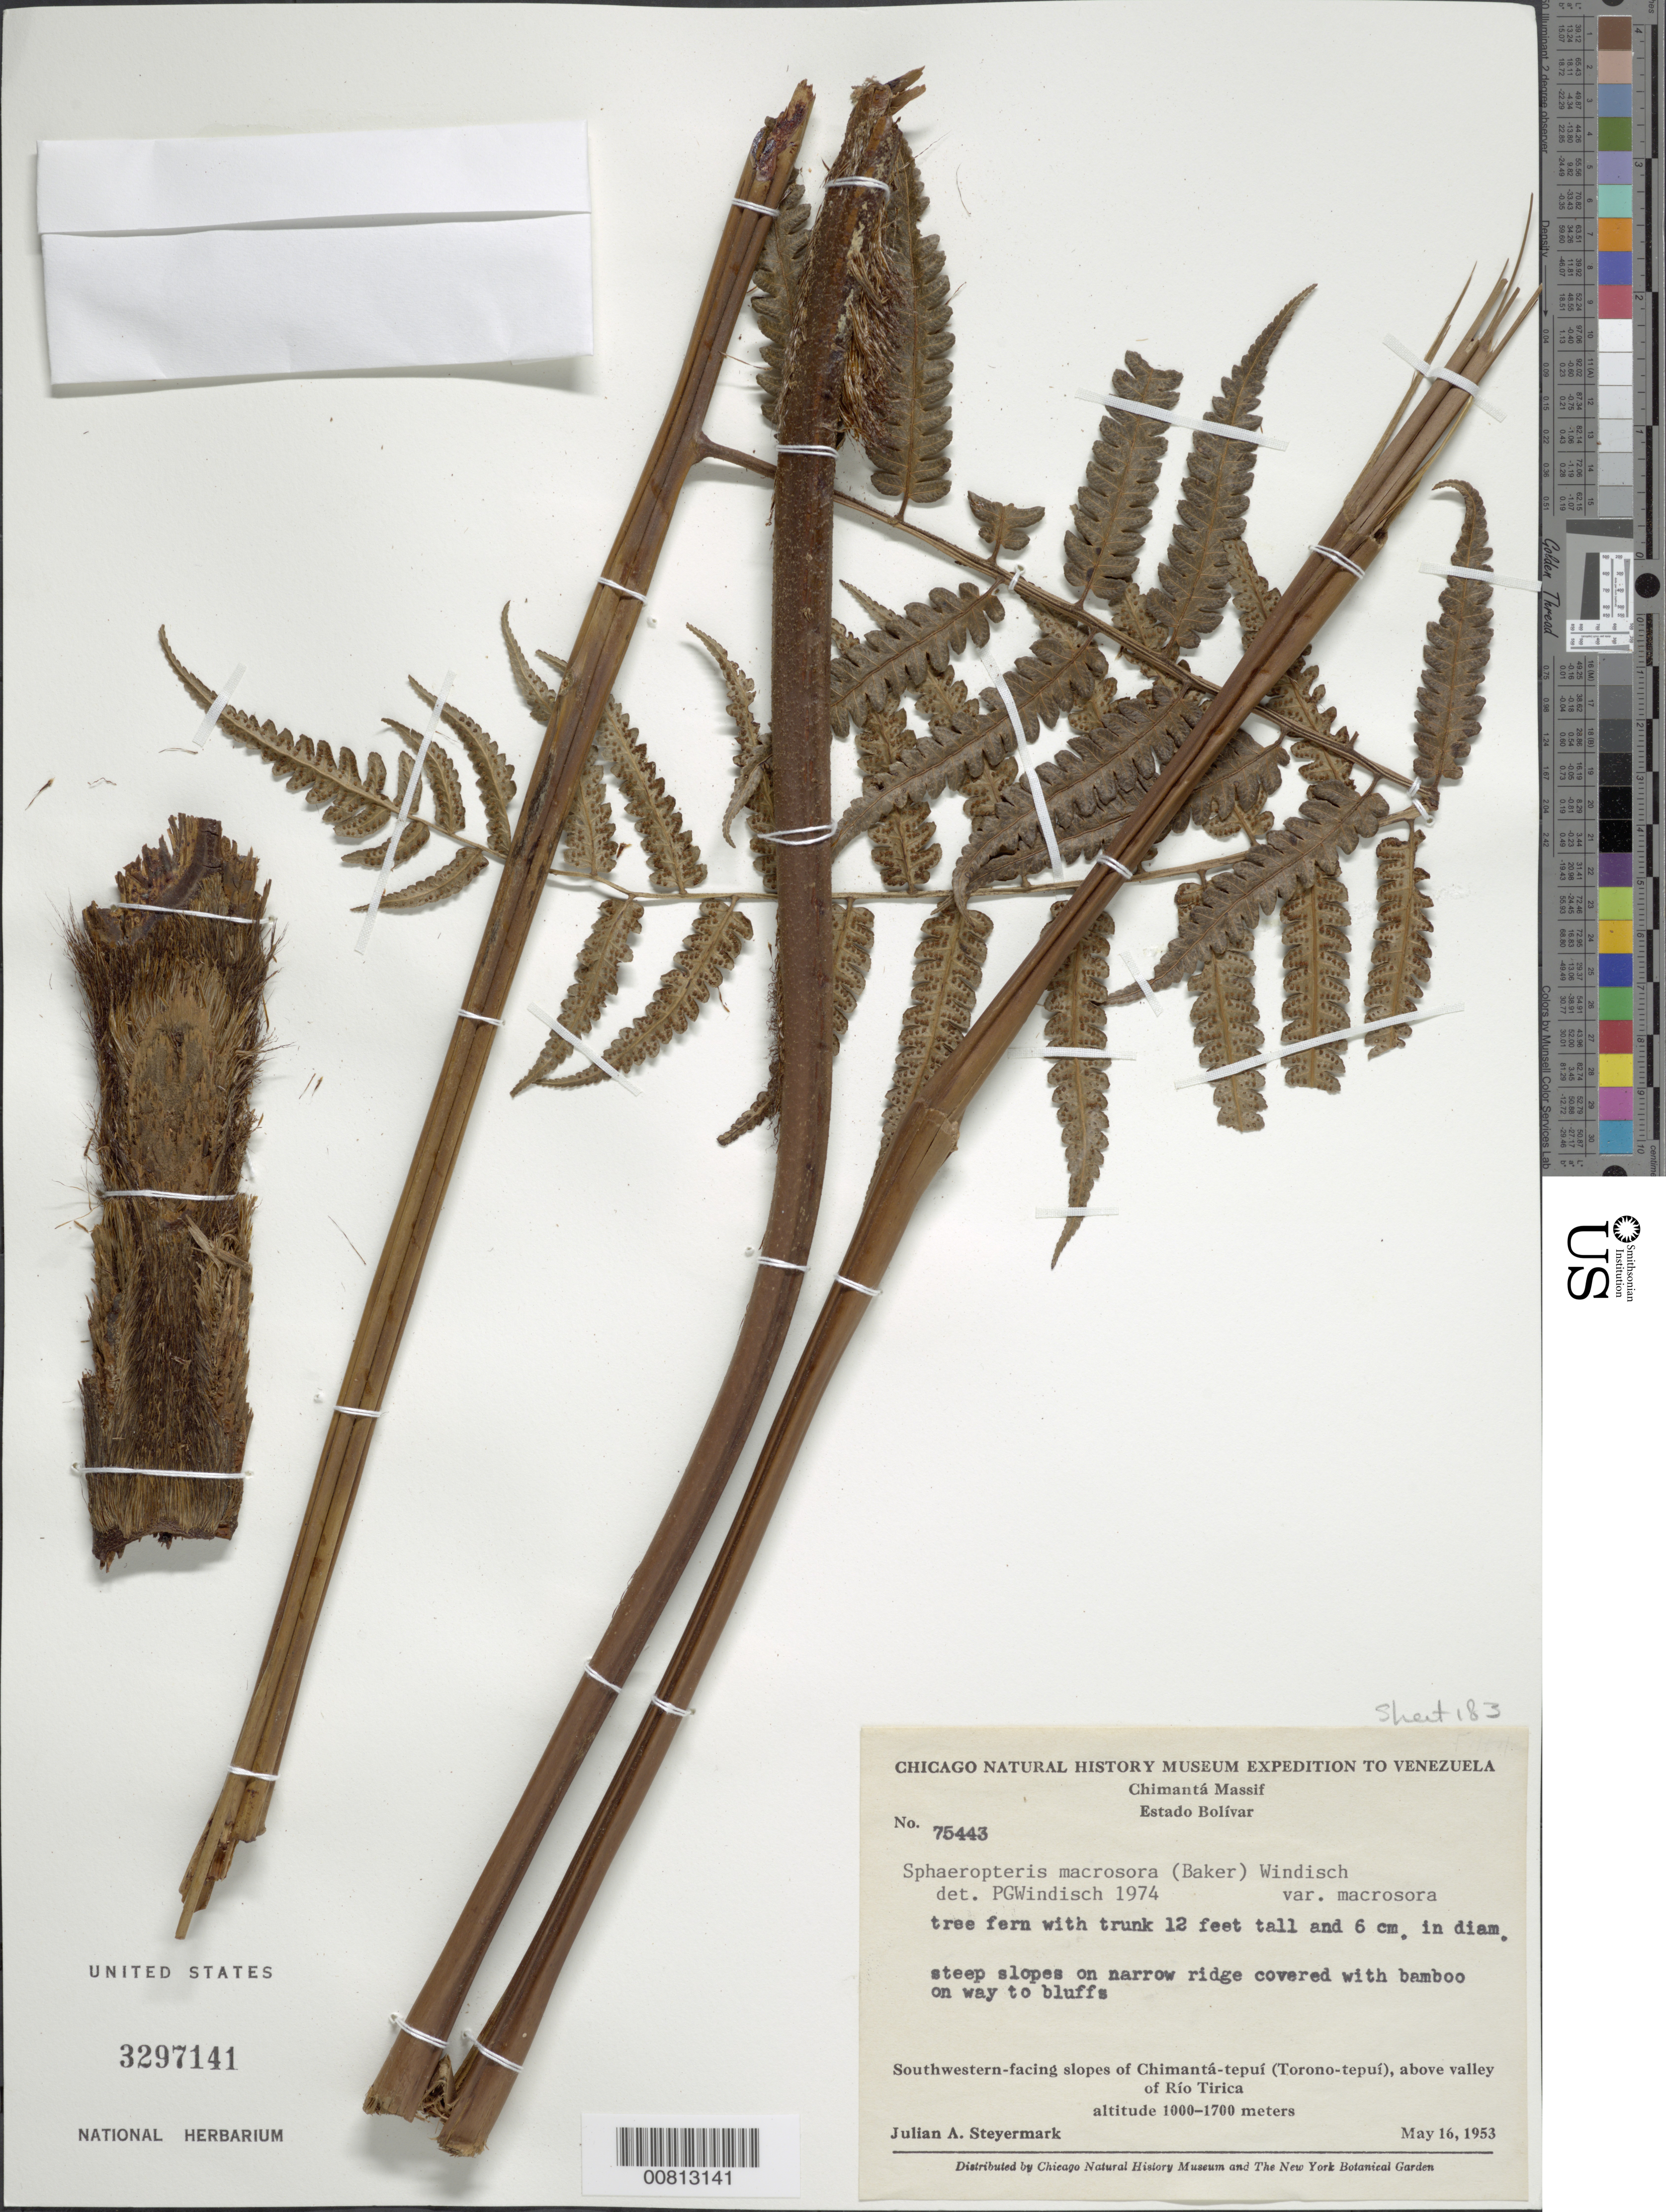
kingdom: Plantae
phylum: Tracheophyta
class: Polypodiopsida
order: Cyatheales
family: Cyatheaceae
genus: Cyathea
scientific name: Cyathea macrosora var. macrosora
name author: (Baker) Domin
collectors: J. Steyermark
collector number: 75443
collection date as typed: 16-May-53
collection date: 1953-05-16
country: Venezuela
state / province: Bolívar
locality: Chimantá-tepuí (Torono-tepuí), above valley of Río Tirica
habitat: Steep slopes of narrow ridge covered with bamboo on way to bluffs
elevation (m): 1000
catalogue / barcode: US 3297141